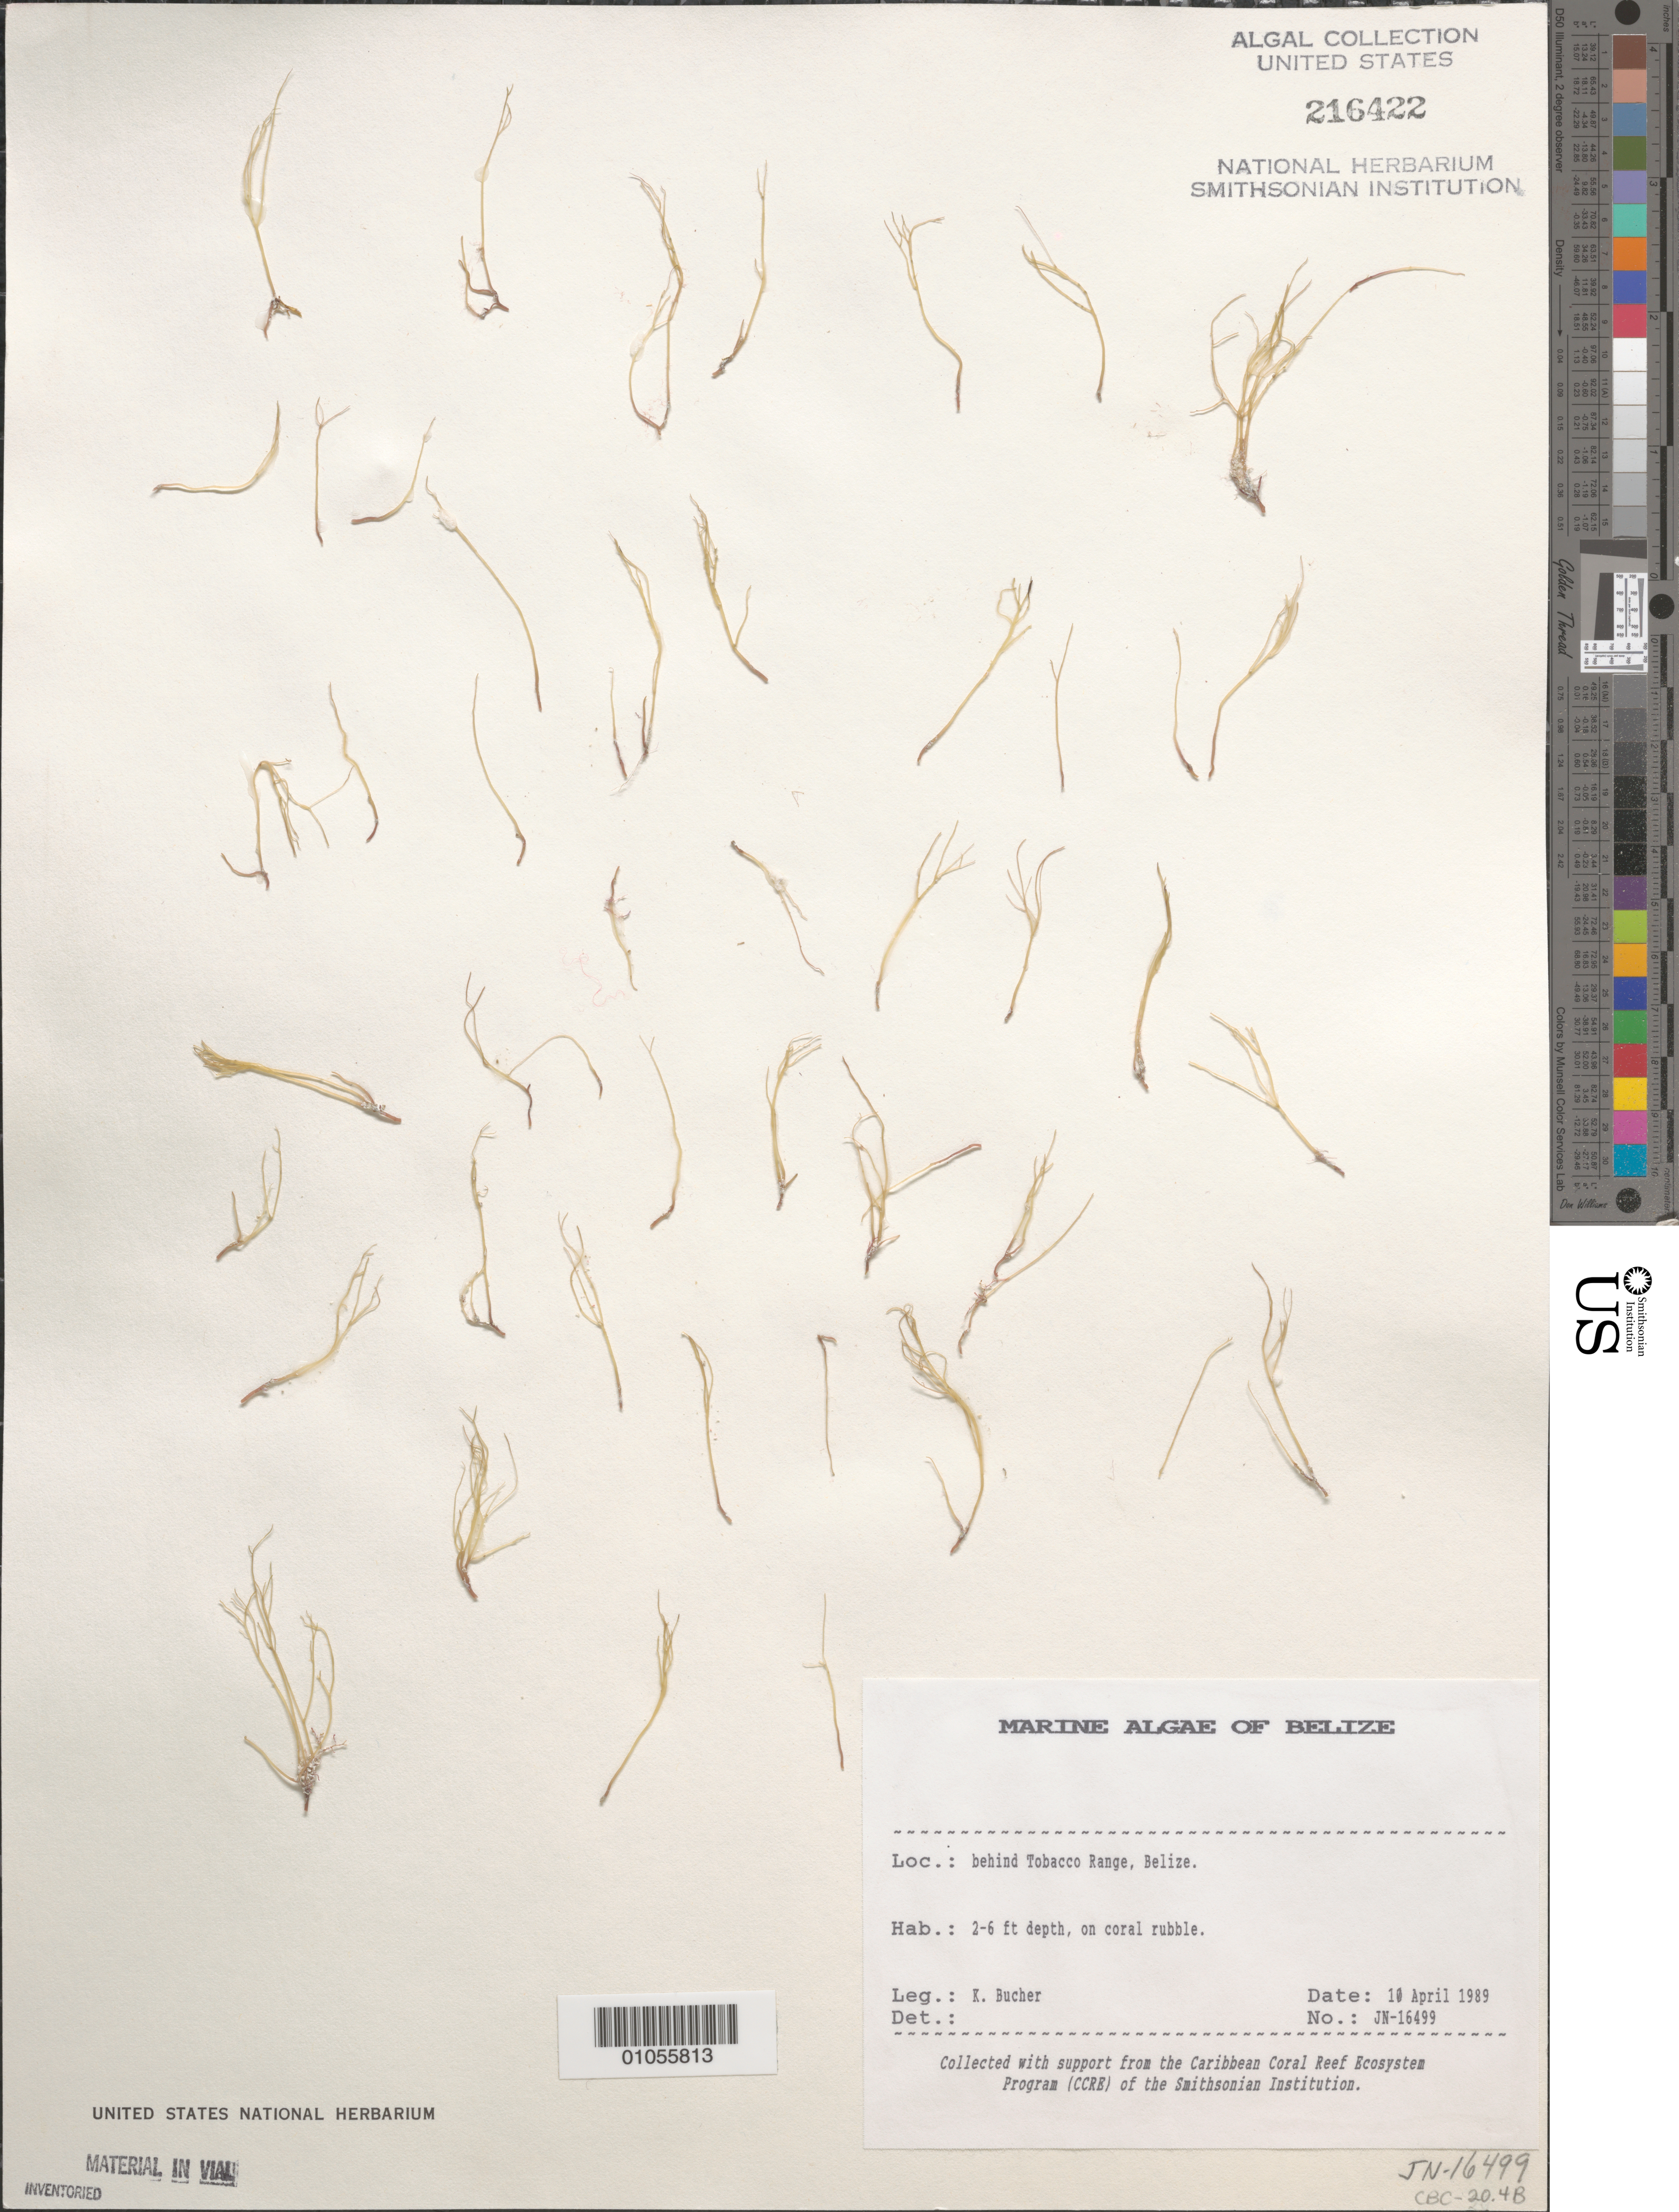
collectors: K. E. Bucher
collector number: JN-16499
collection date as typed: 10 Apr 1989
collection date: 1989-04-10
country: Belize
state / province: Stann Creek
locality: Behind Tobacco Range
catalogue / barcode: US 216422